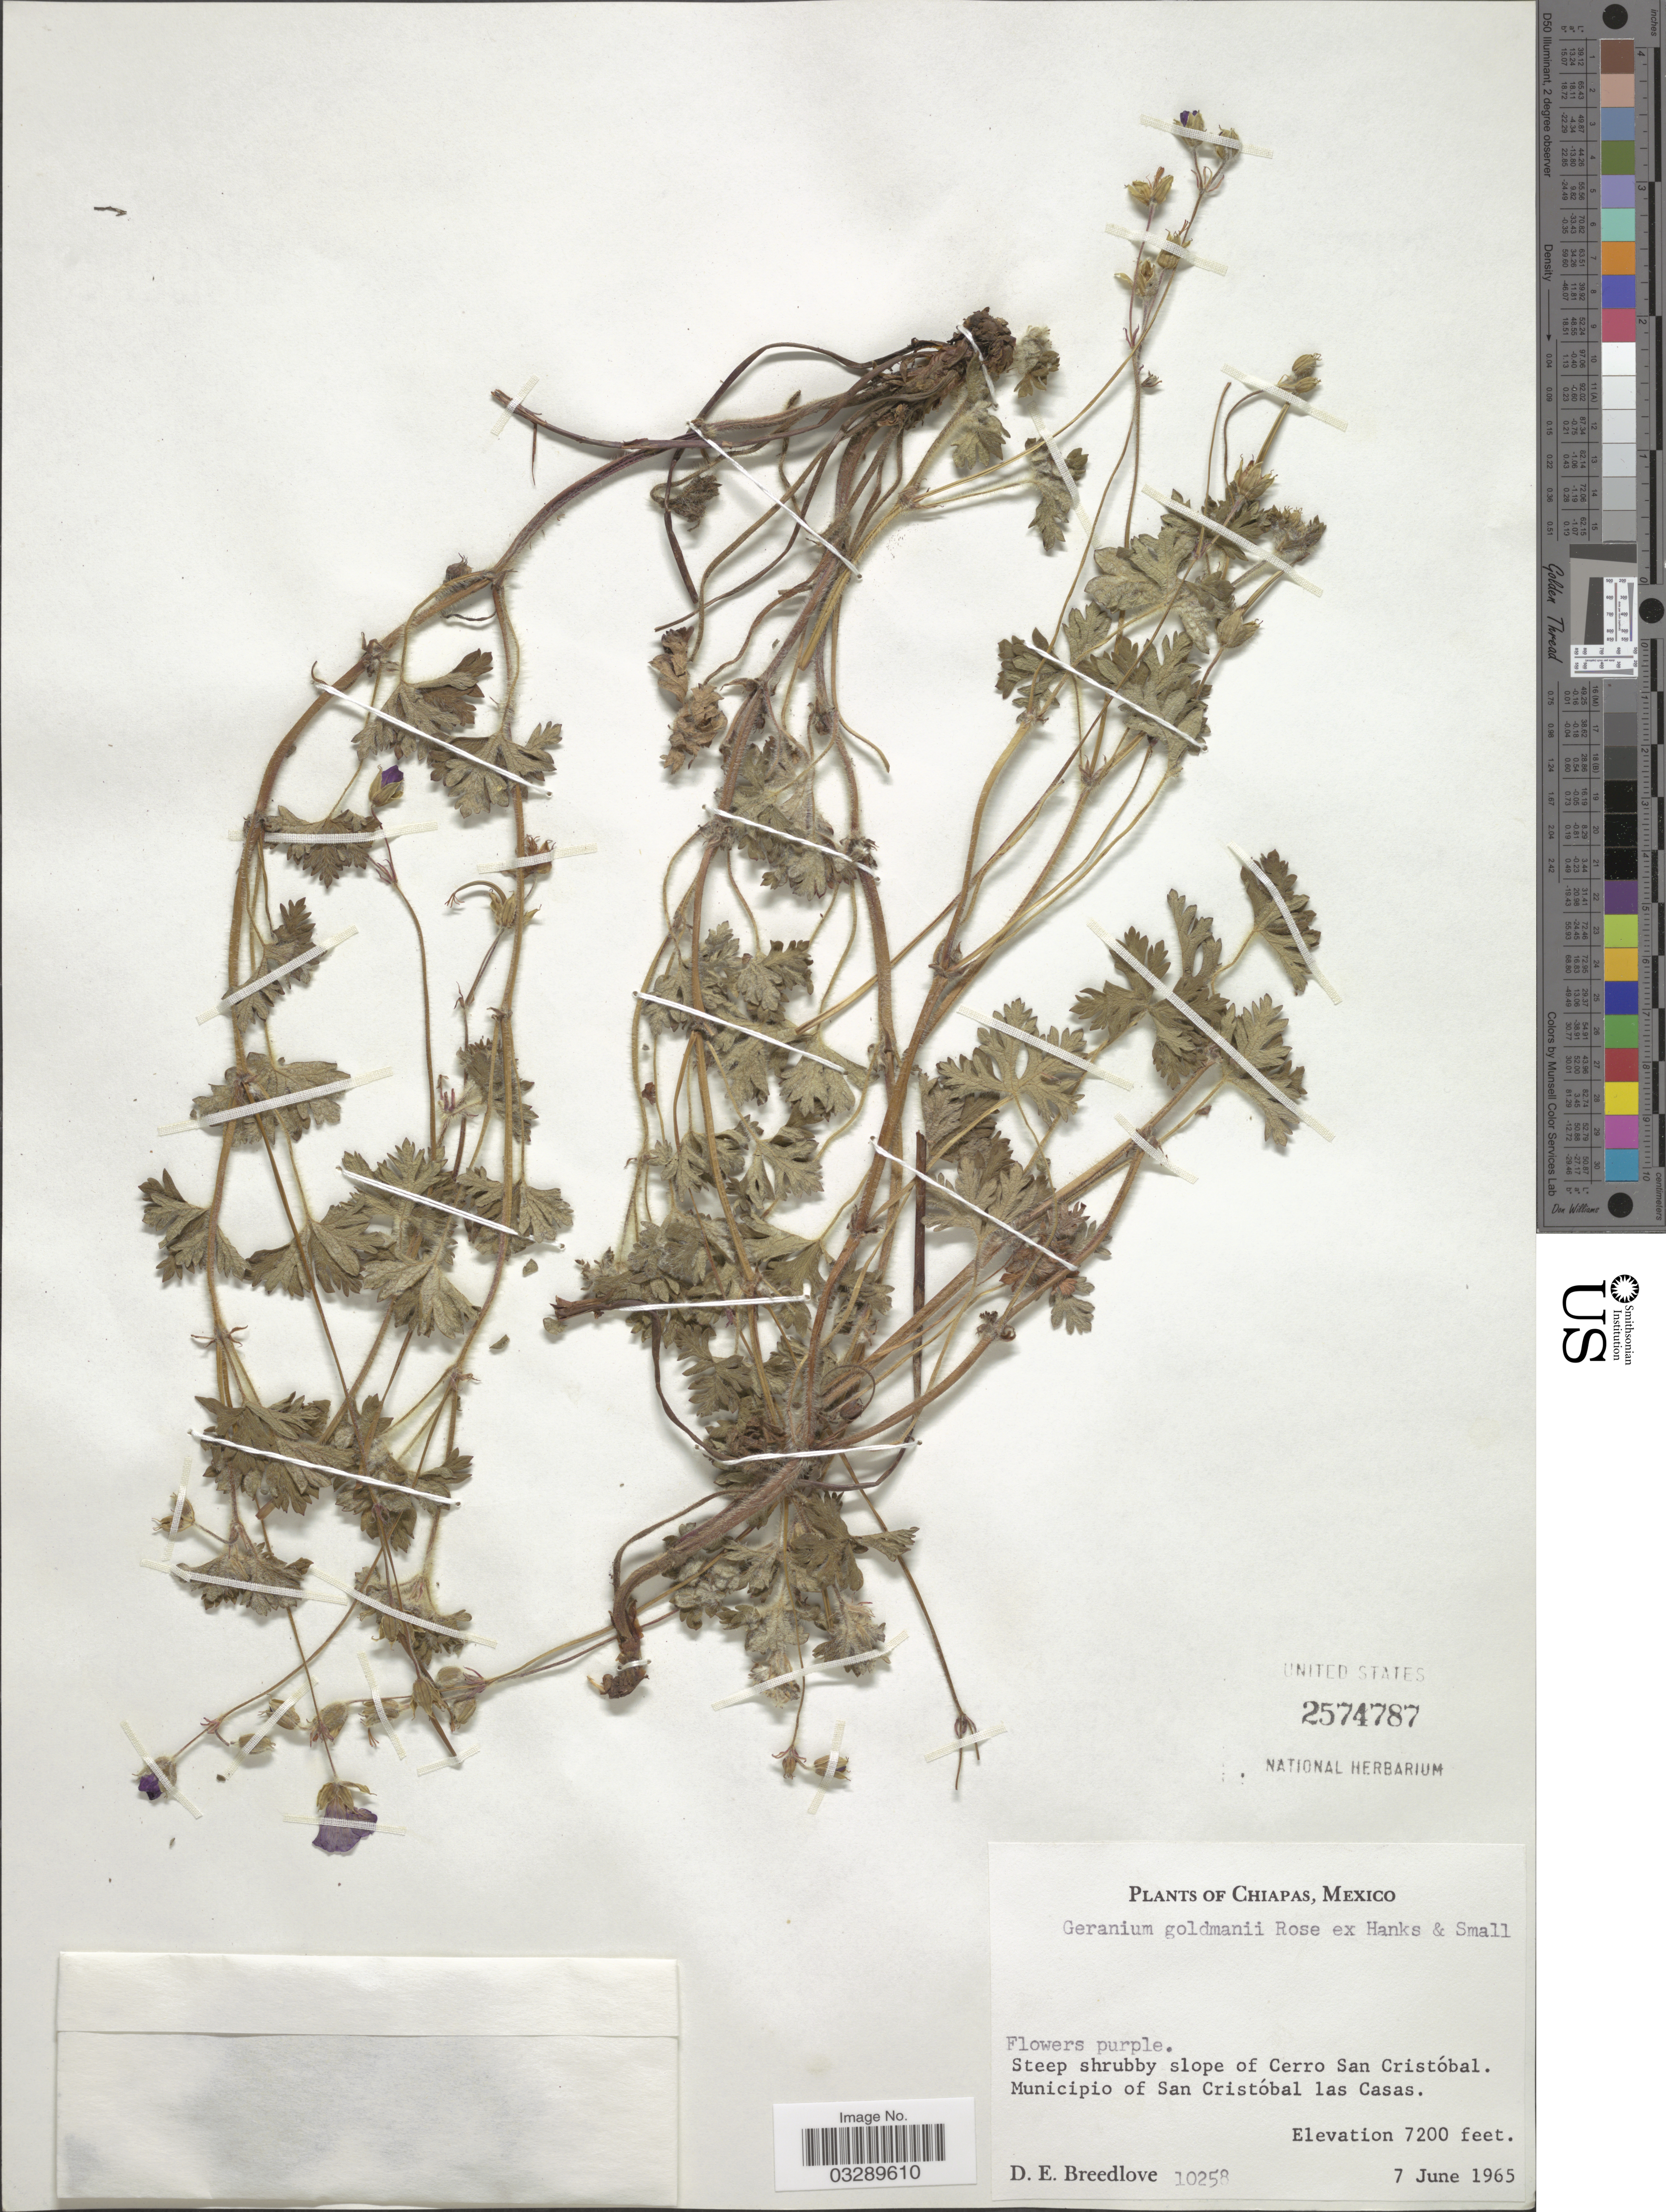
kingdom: Plantae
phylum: Tracheophyta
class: Magnoliopsida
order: Geraniales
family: Geraniaceae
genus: Geranium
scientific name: Geranium goldmannii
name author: Rose in Hanks & Small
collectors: D. E. Breedlove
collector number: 10258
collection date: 1965-06-07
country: Mexico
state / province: Chiapas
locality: Steep shrubby slope of Cerro San Cristóbal. Municipio of San Cristóbal las Casas.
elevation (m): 2195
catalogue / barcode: US 2574787